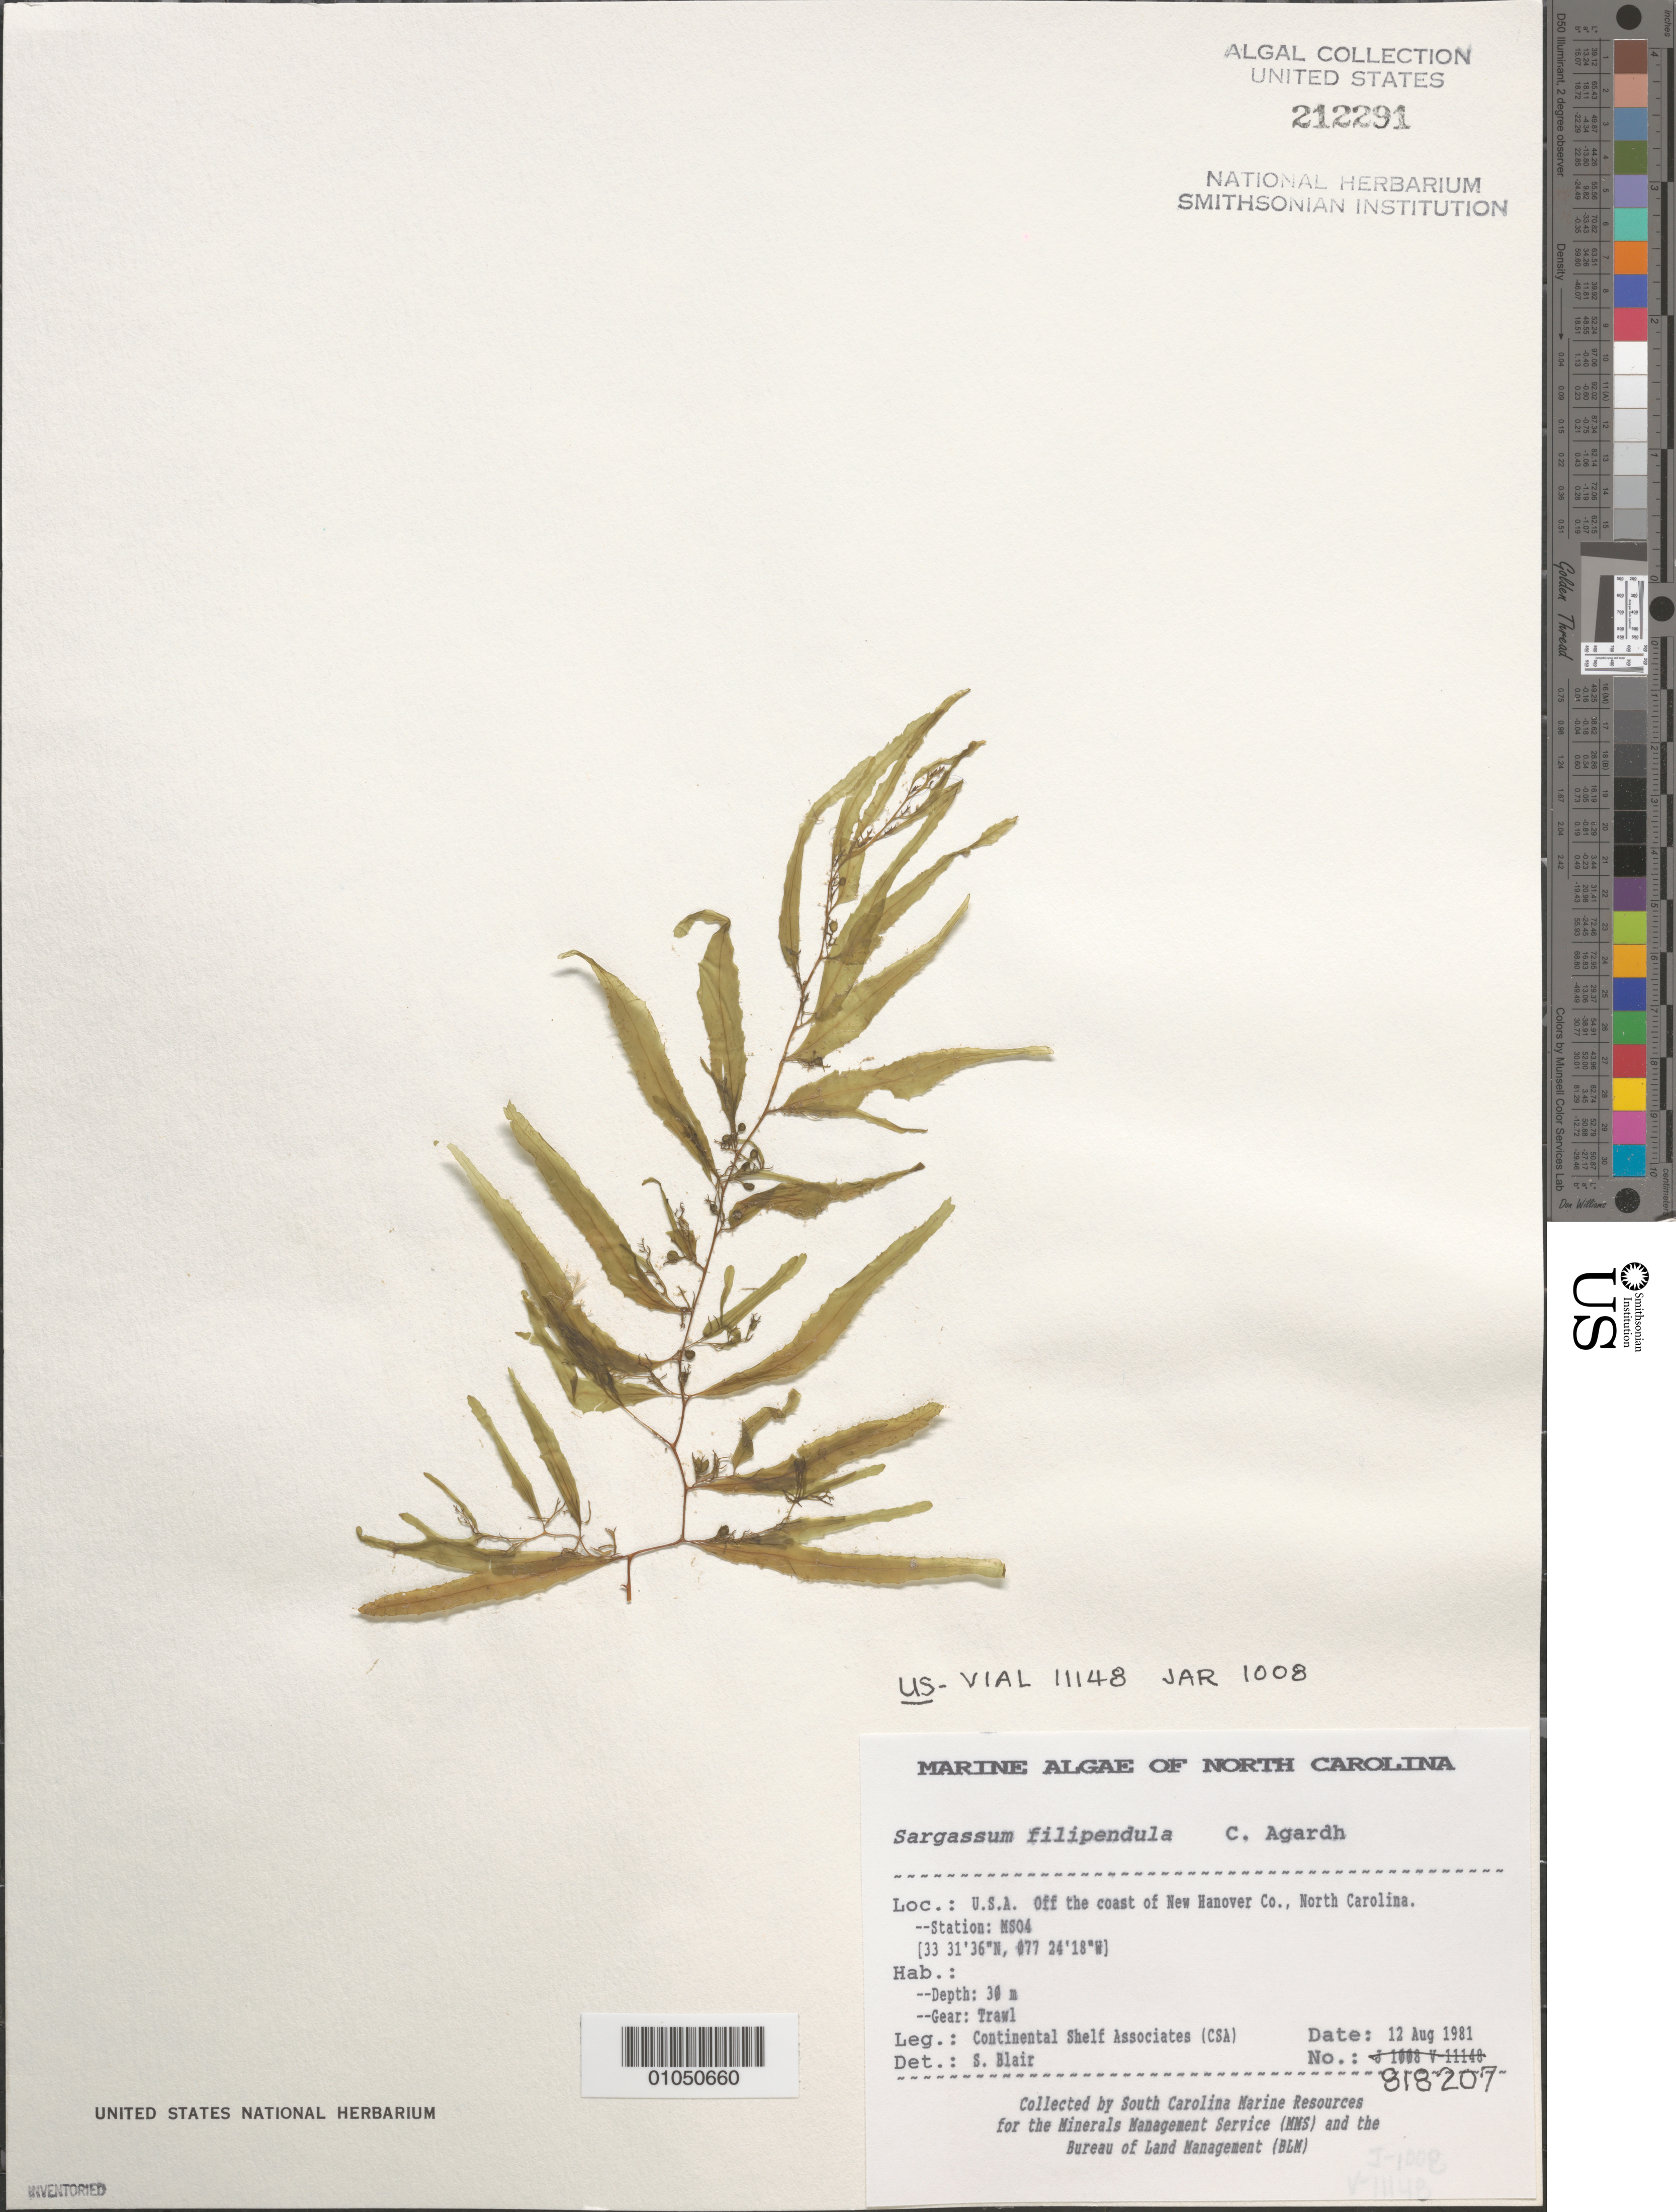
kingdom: Chromista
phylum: Ochrophyta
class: Phaeophyceae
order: Fucales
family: Sargassaceae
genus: Sargassum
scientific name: Sargassum filipendula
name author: C. Agardh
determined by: Blair, S. M.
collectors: Continental Shelf Associates for the MMS/BLM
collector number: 818207 Station MS04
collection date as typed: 12 Aug 1981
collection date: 1981-08-12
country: United States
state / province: North Carolina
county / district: New Hanover County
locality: Off coast of New Hanover County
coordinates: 33 31'36"N, 077 24'18"W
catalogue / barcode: US 212291